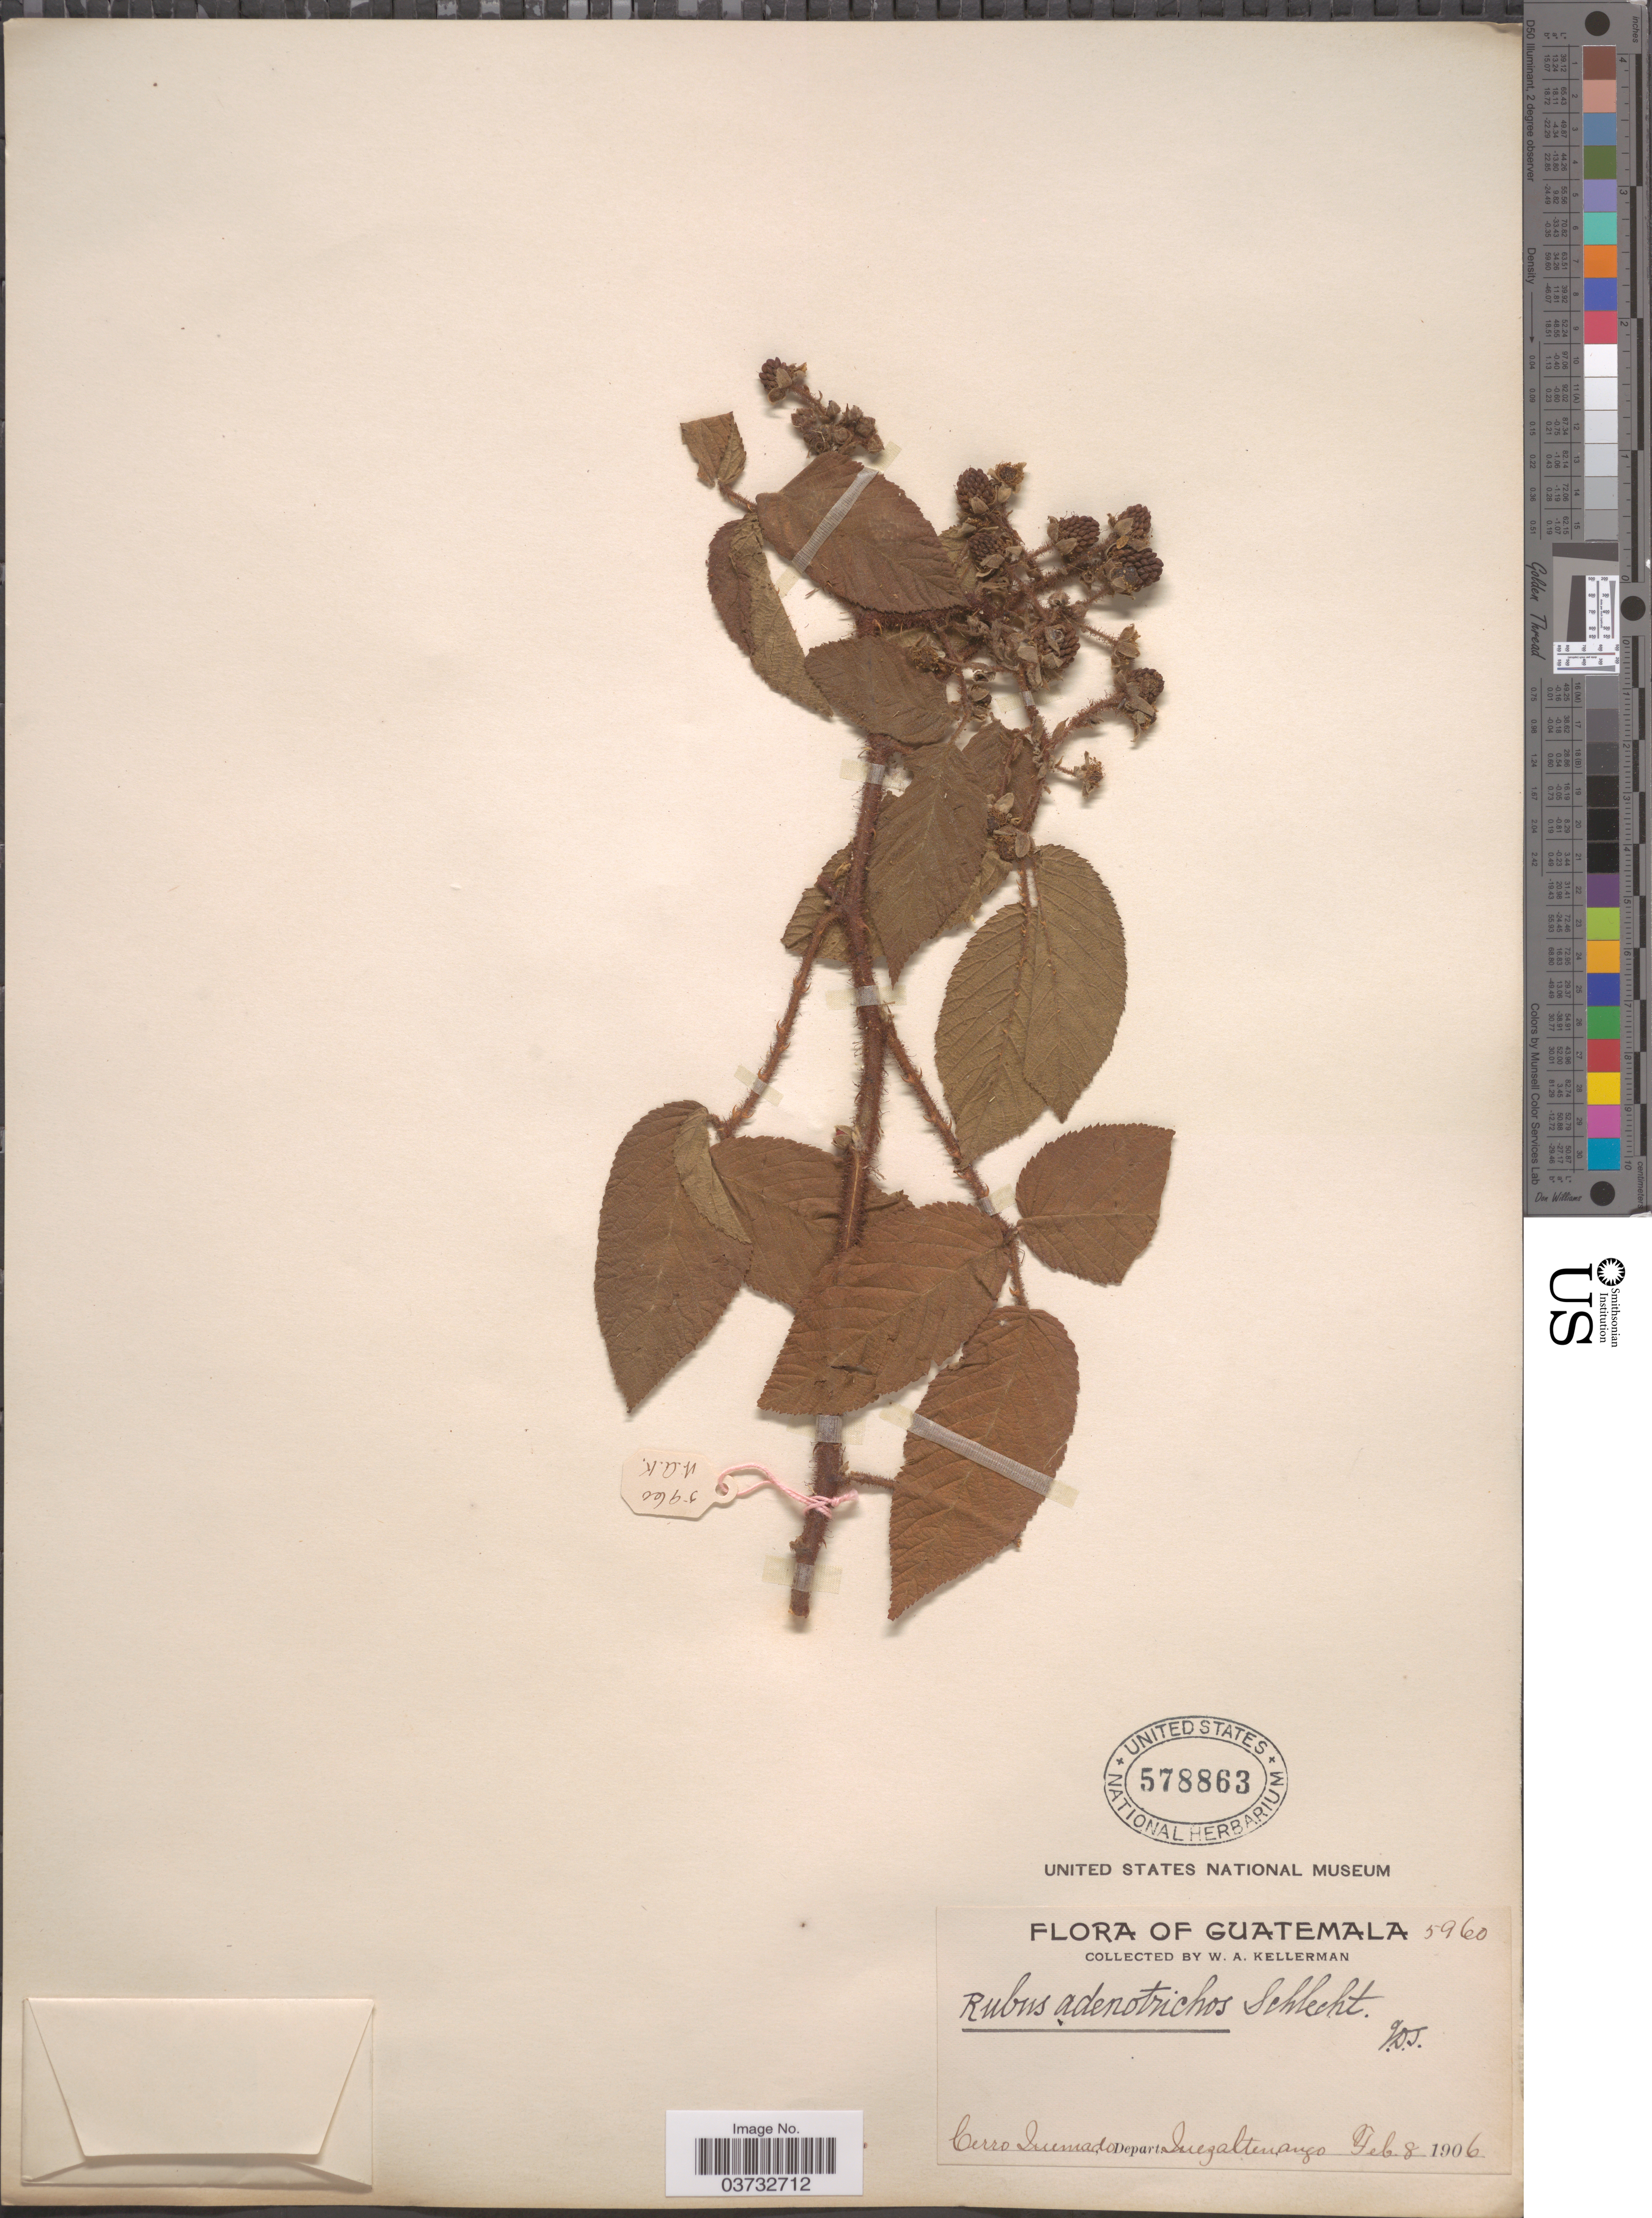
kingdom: Plantae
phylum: Tracheophyta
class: Magnoliopsida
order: Rosales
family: Rosaceae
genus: Rubus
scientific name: Rubus adenotrichos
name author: Schltdl.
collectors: W. Kellerman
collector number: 5960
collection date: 1906-02-08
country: Guatemala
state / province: Quetzaltenango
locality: Cerro Quemado. Depart. Quezaltenango.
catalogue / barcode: US 578863